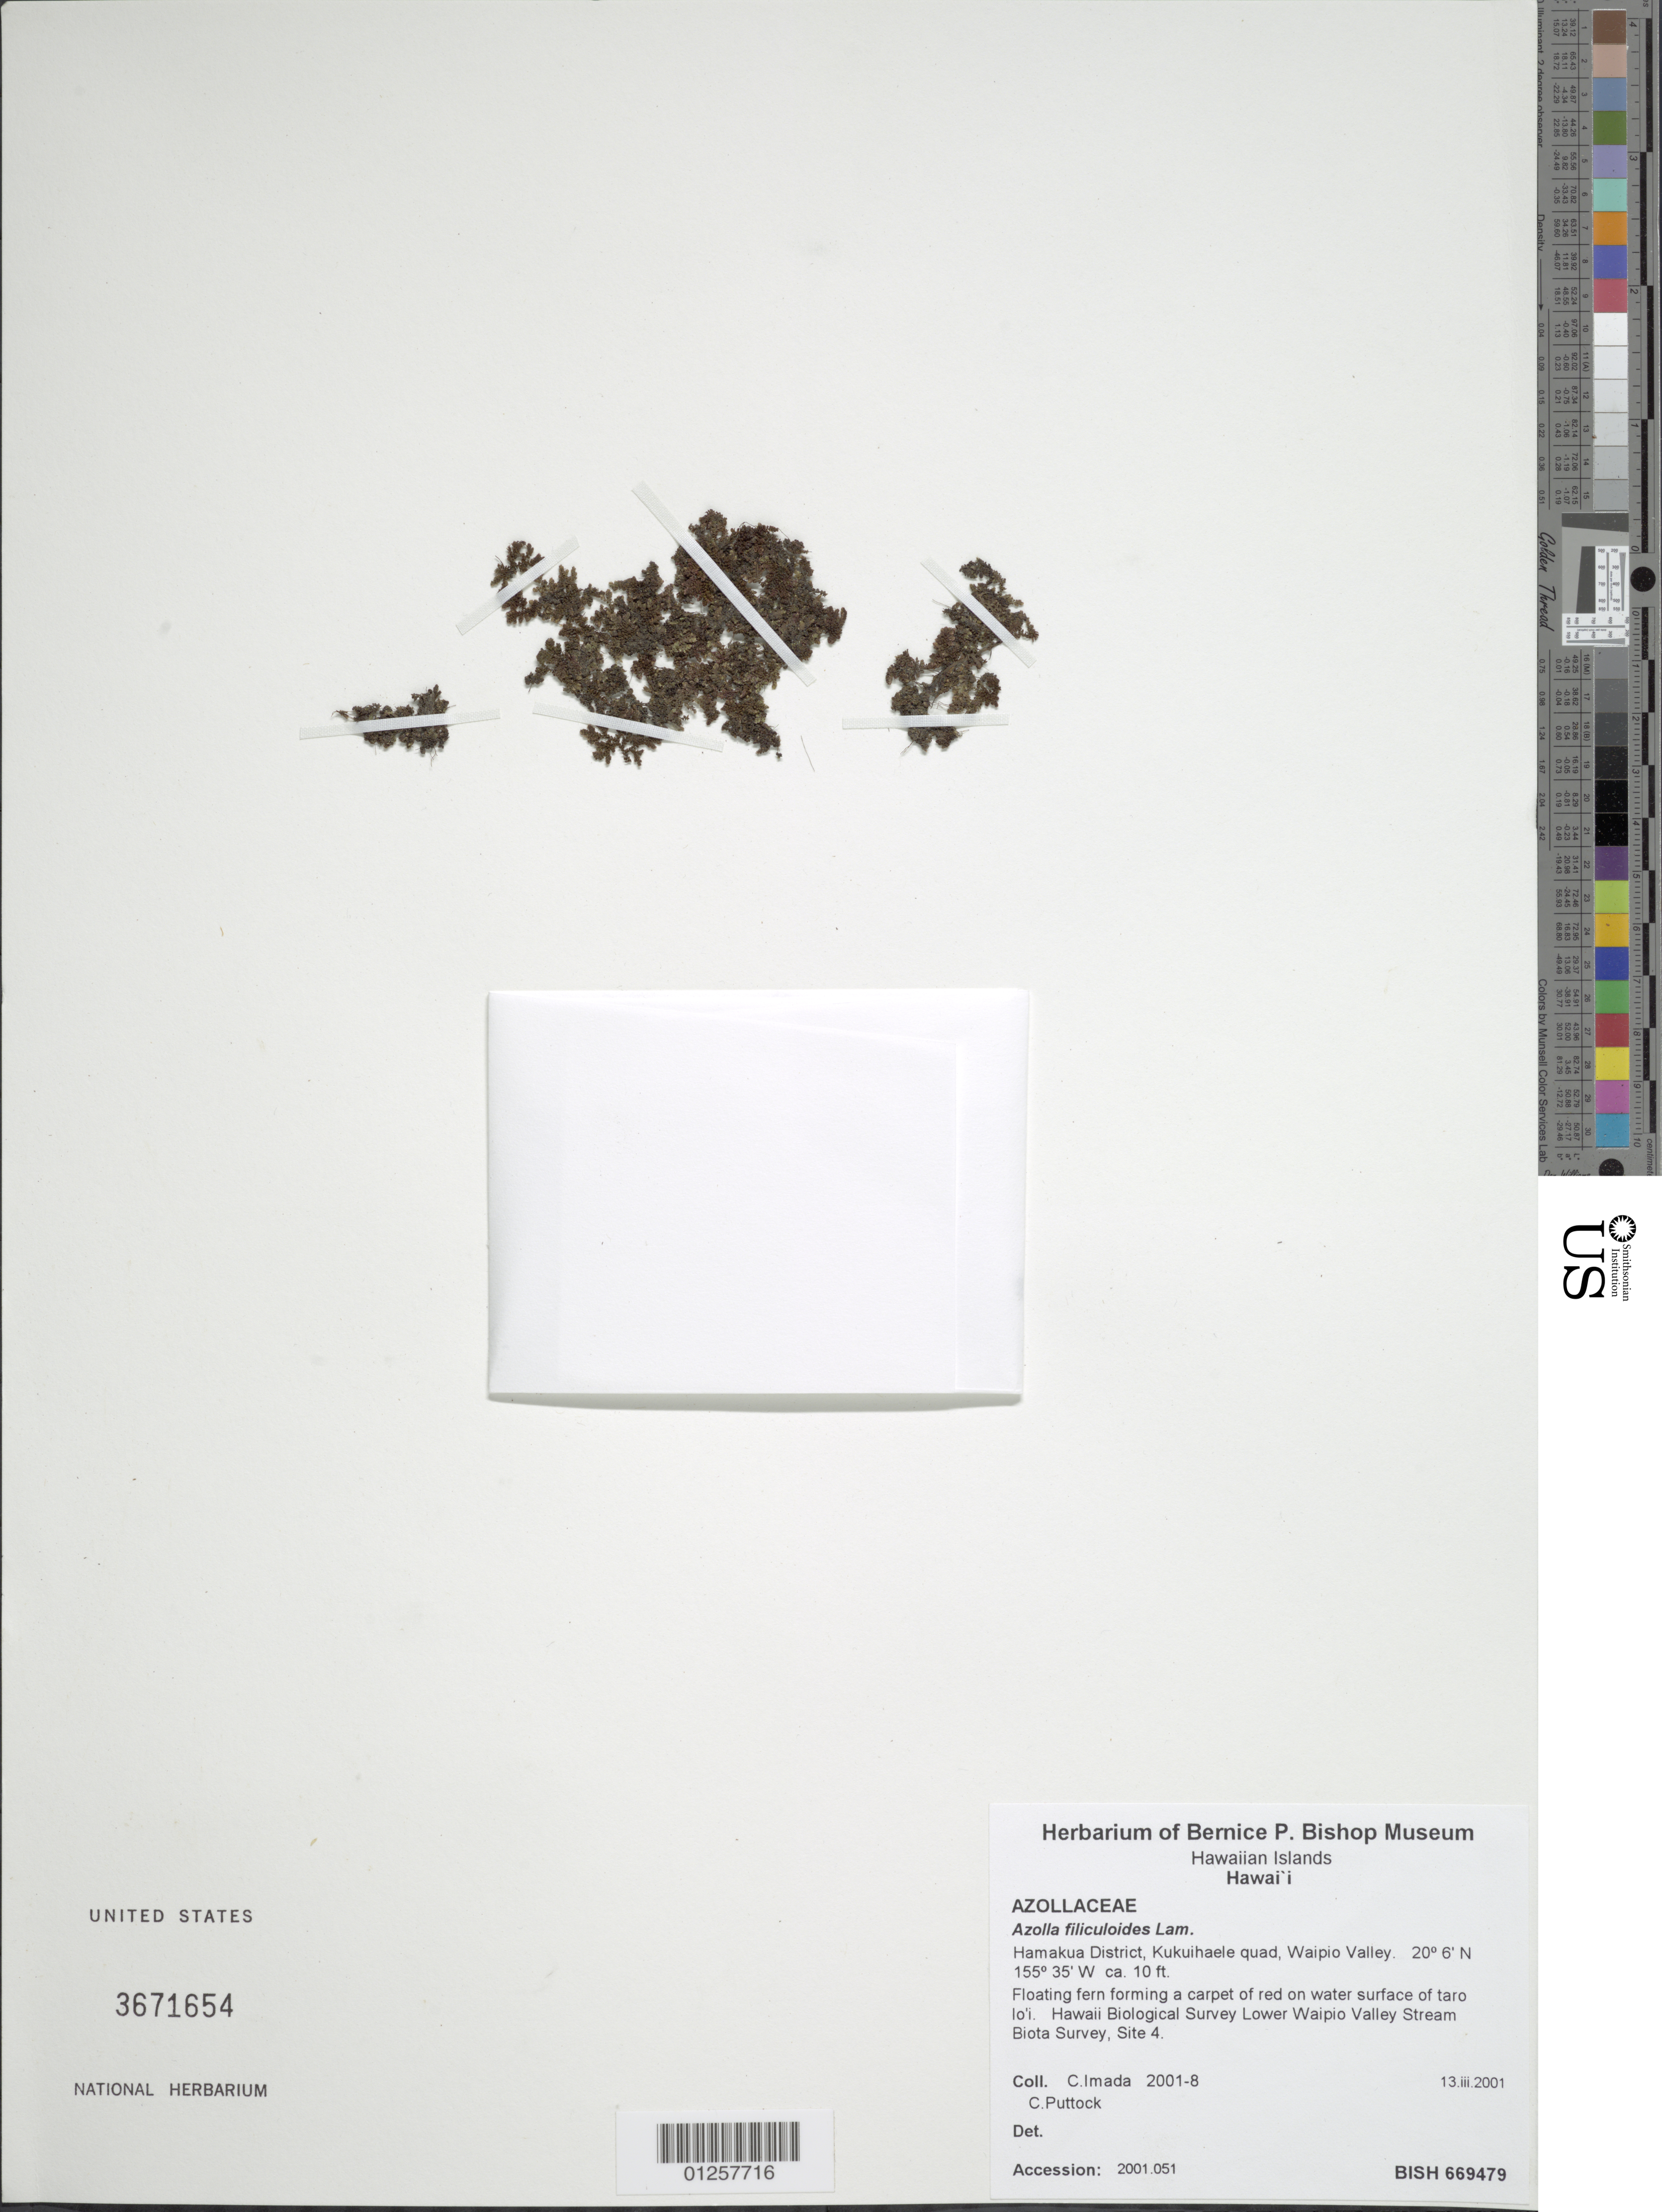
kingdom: Plantae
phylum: Tracheophyta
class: Polypodiopsida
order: Salviniales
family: Salviniaceae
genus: Azolla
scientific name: Azolla filiculoides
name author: Lam.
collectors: C. Imada & C. Puttock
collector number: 2001-8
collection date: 2001-03-13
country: United States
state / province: Hawaii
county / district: Hawaii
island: Hawaii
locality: Hamakua District, Kukuihaele quad, Waipio Valley. Hawaii Biological Survey Lower Waipio Valley Stream Biota Survey, Site 4.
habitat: Water surface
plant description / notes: Accession: 2005.051.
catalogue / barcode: US 3671654